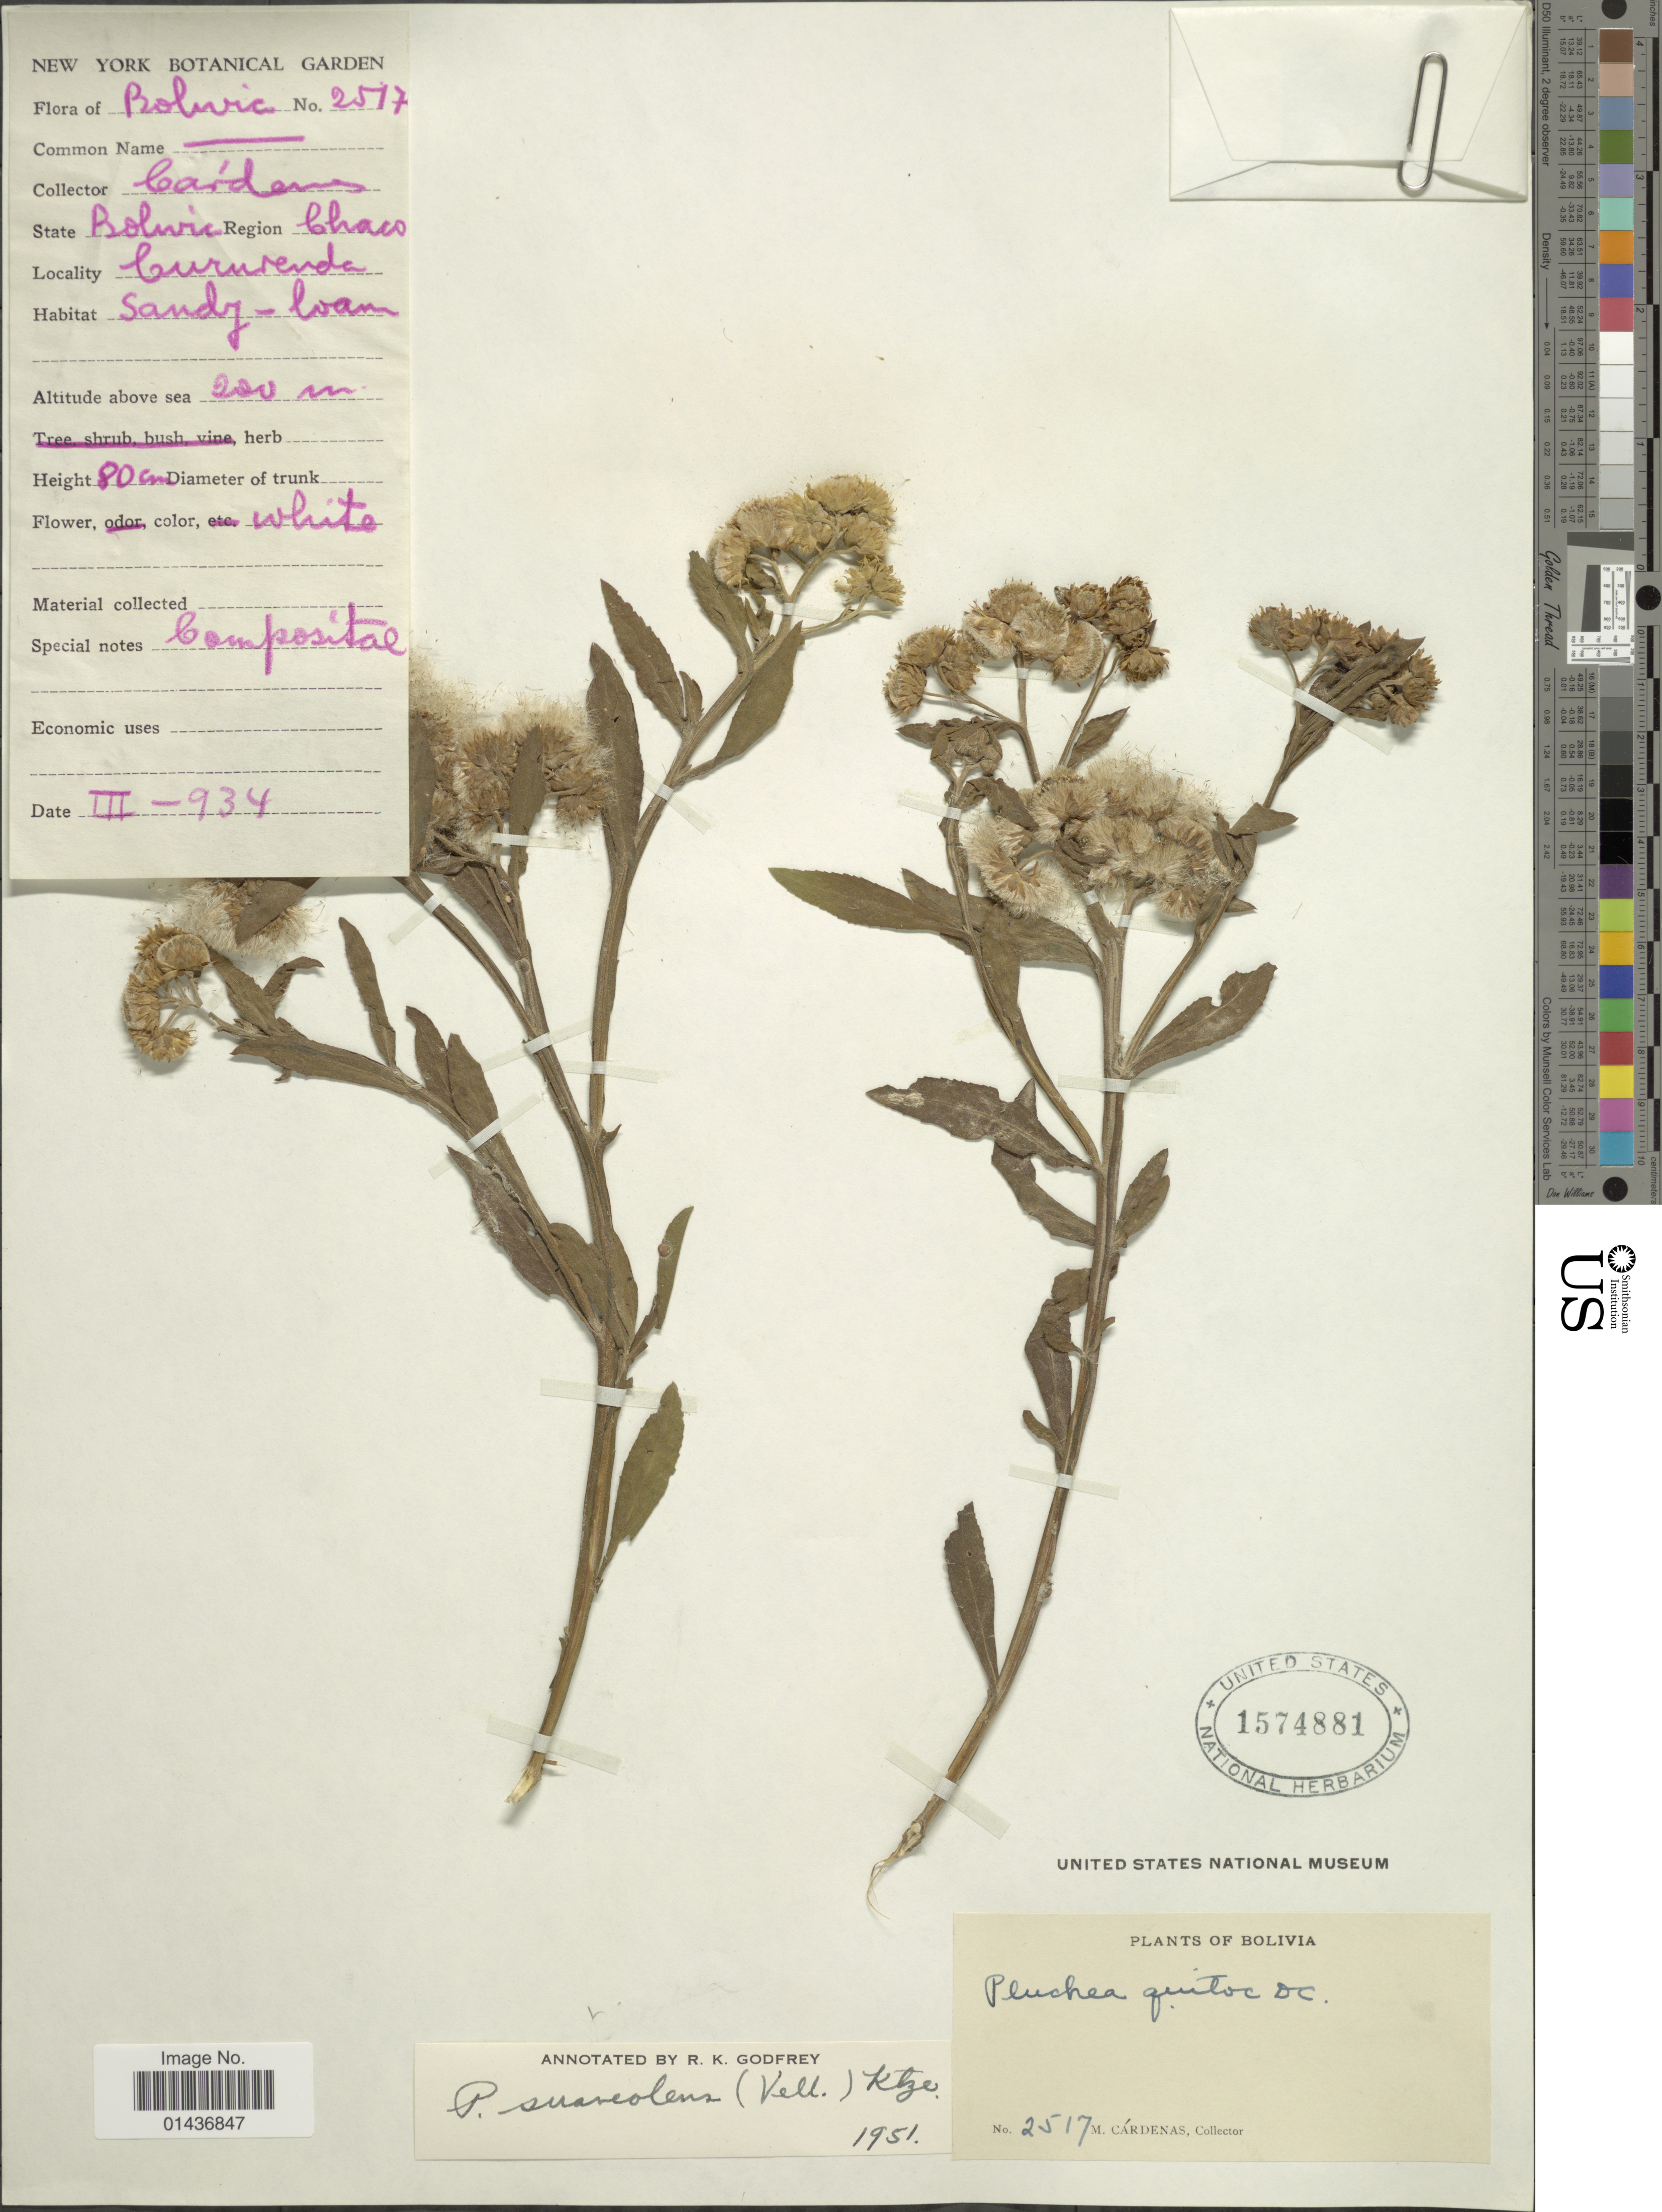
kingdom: Plantae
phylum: Tracheophyta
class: Magnoliopsida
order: Asterales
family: Asteraceae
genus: Pluchea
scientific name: Pluchea suaveolens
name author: (Vell.) Kuntze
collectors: M. Cárdenas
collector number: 2517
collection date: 1934-03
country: Argentina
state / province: Chaco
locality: Bolivia, Region Chaco, Cururende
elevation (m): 200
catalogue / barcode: US 1574881